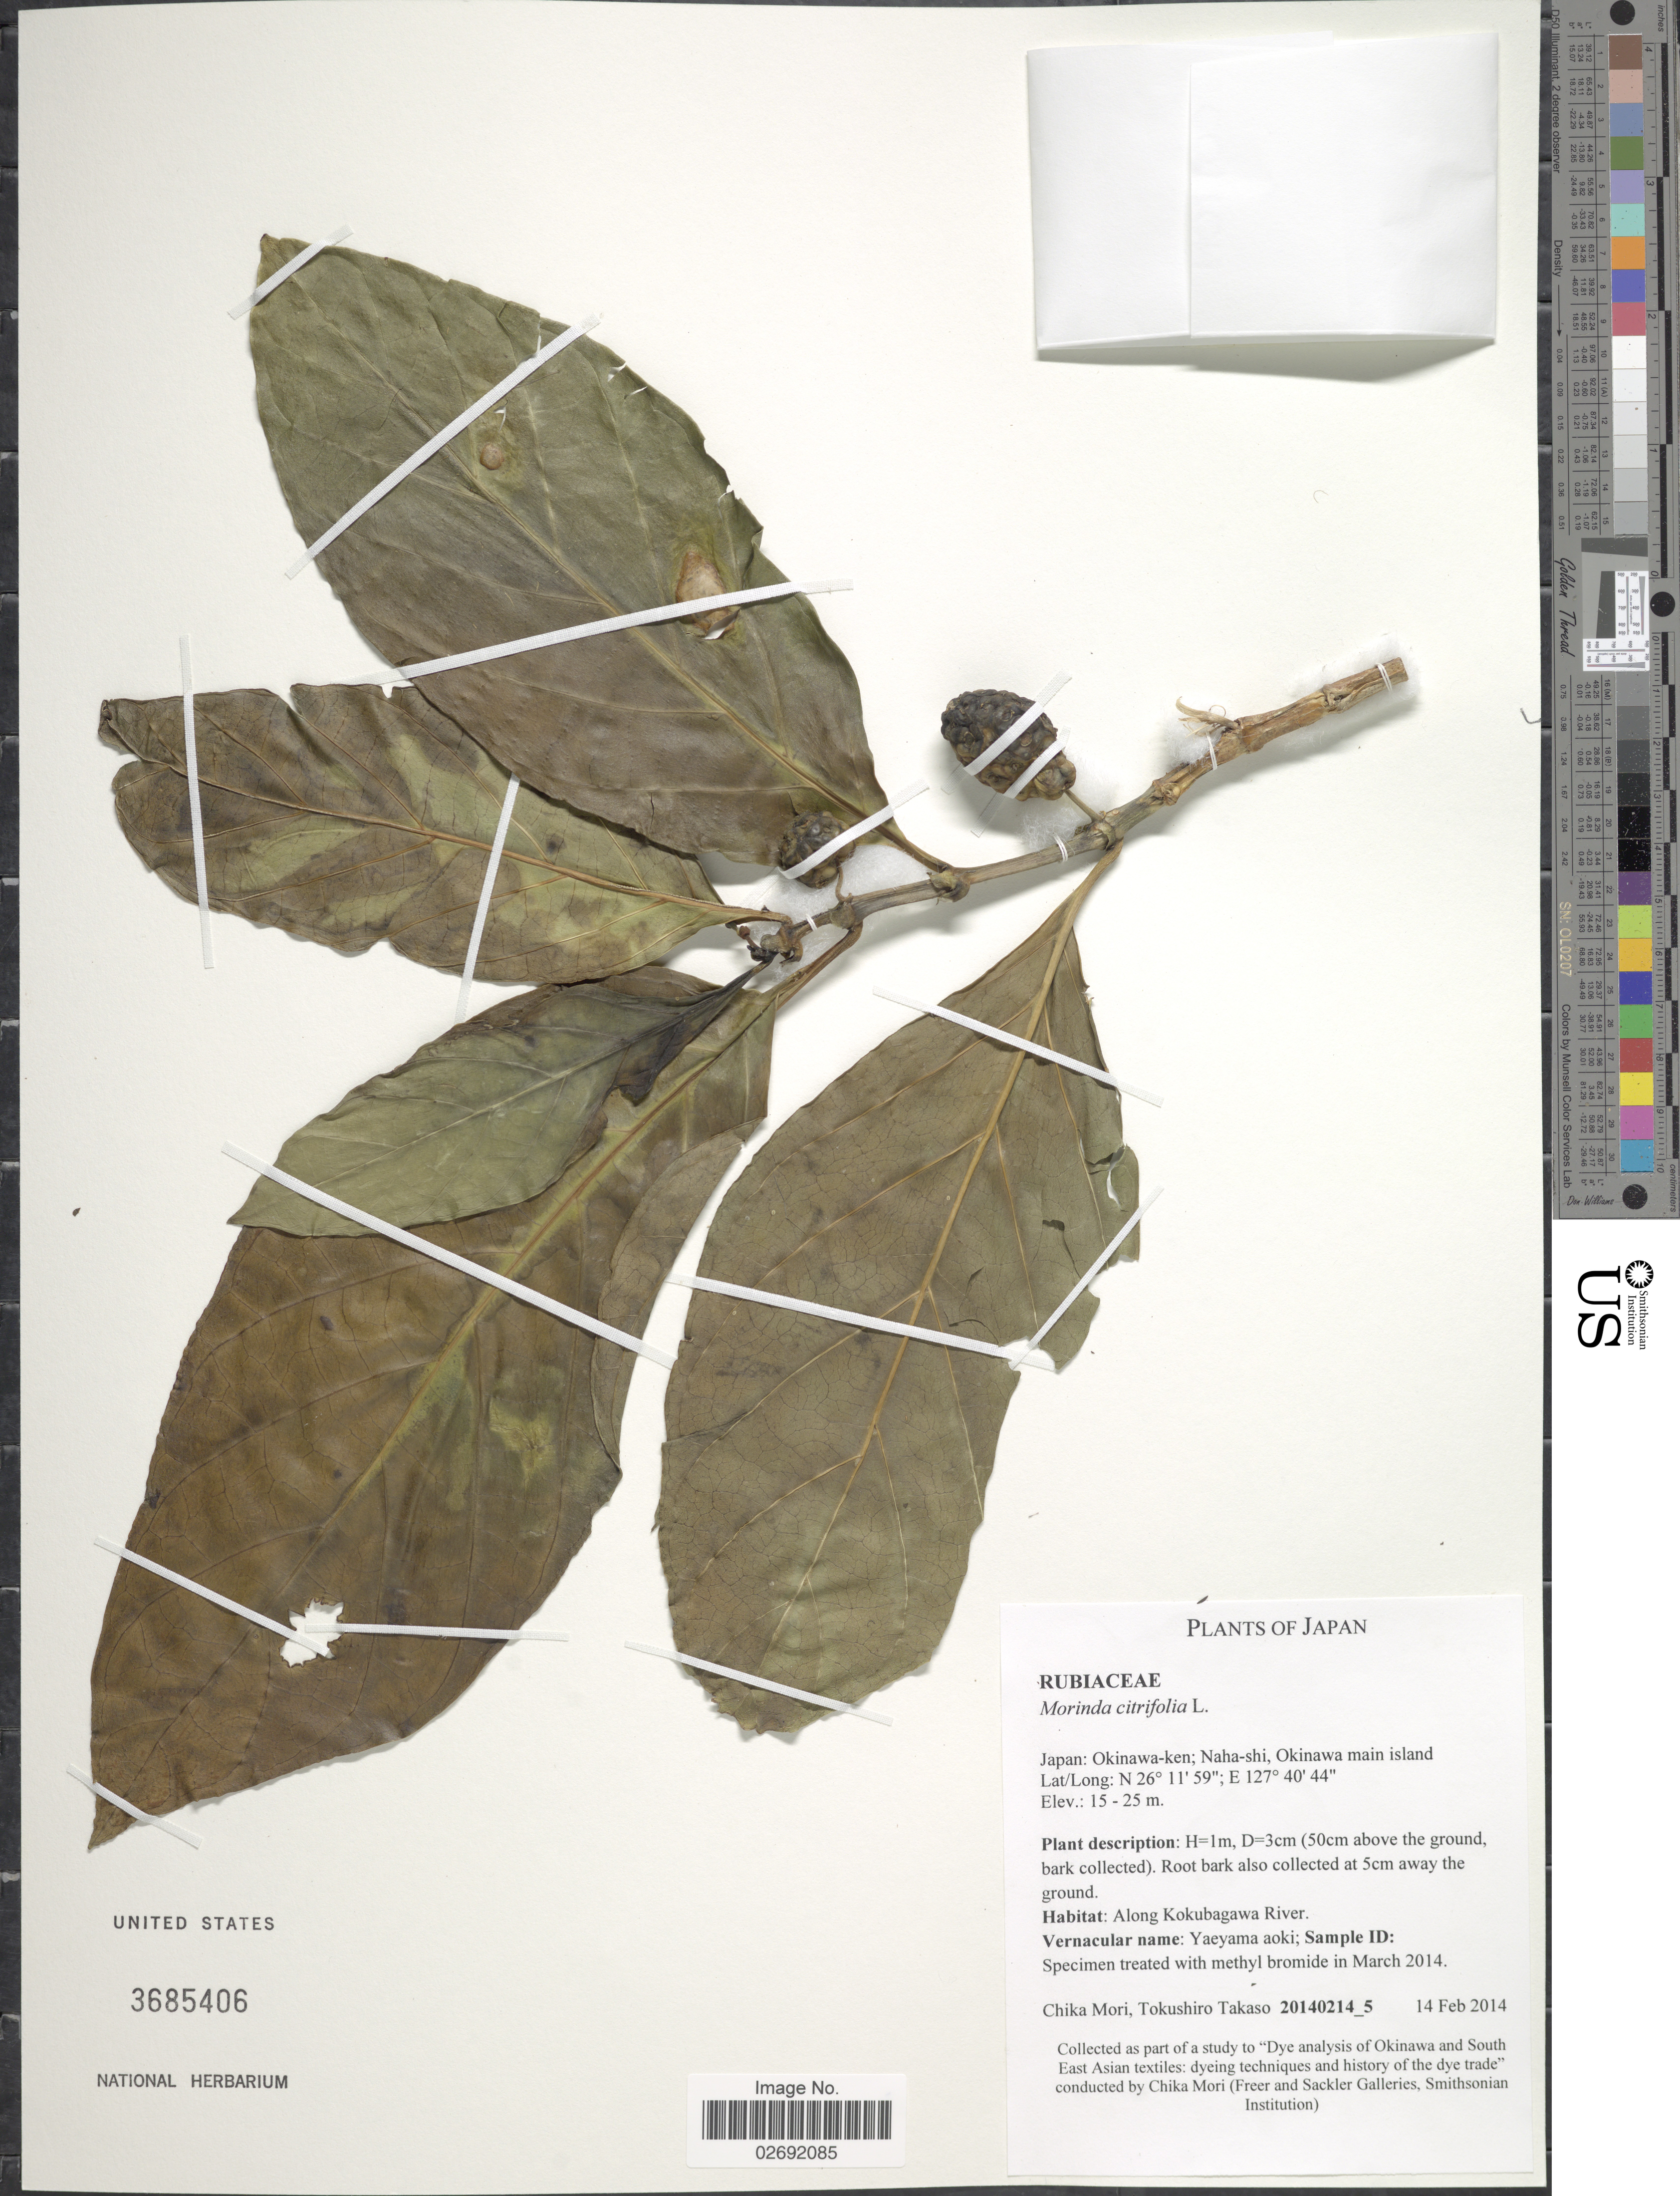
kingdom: Plantae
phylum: Tracheophyta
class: Magnoliopsida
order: Gentianales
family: Rubiaceae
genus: Morinda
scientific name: Morinda citrifolia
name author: L.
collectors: C. Mori & T. Takaso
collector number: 20140214_5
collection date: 2014-02-14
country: Japan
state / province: Okinawa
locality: Okinawa-ken; Naha-shi, Okinawa main island, Along Kokubagawa River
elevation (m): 15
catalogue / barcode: US 3685406